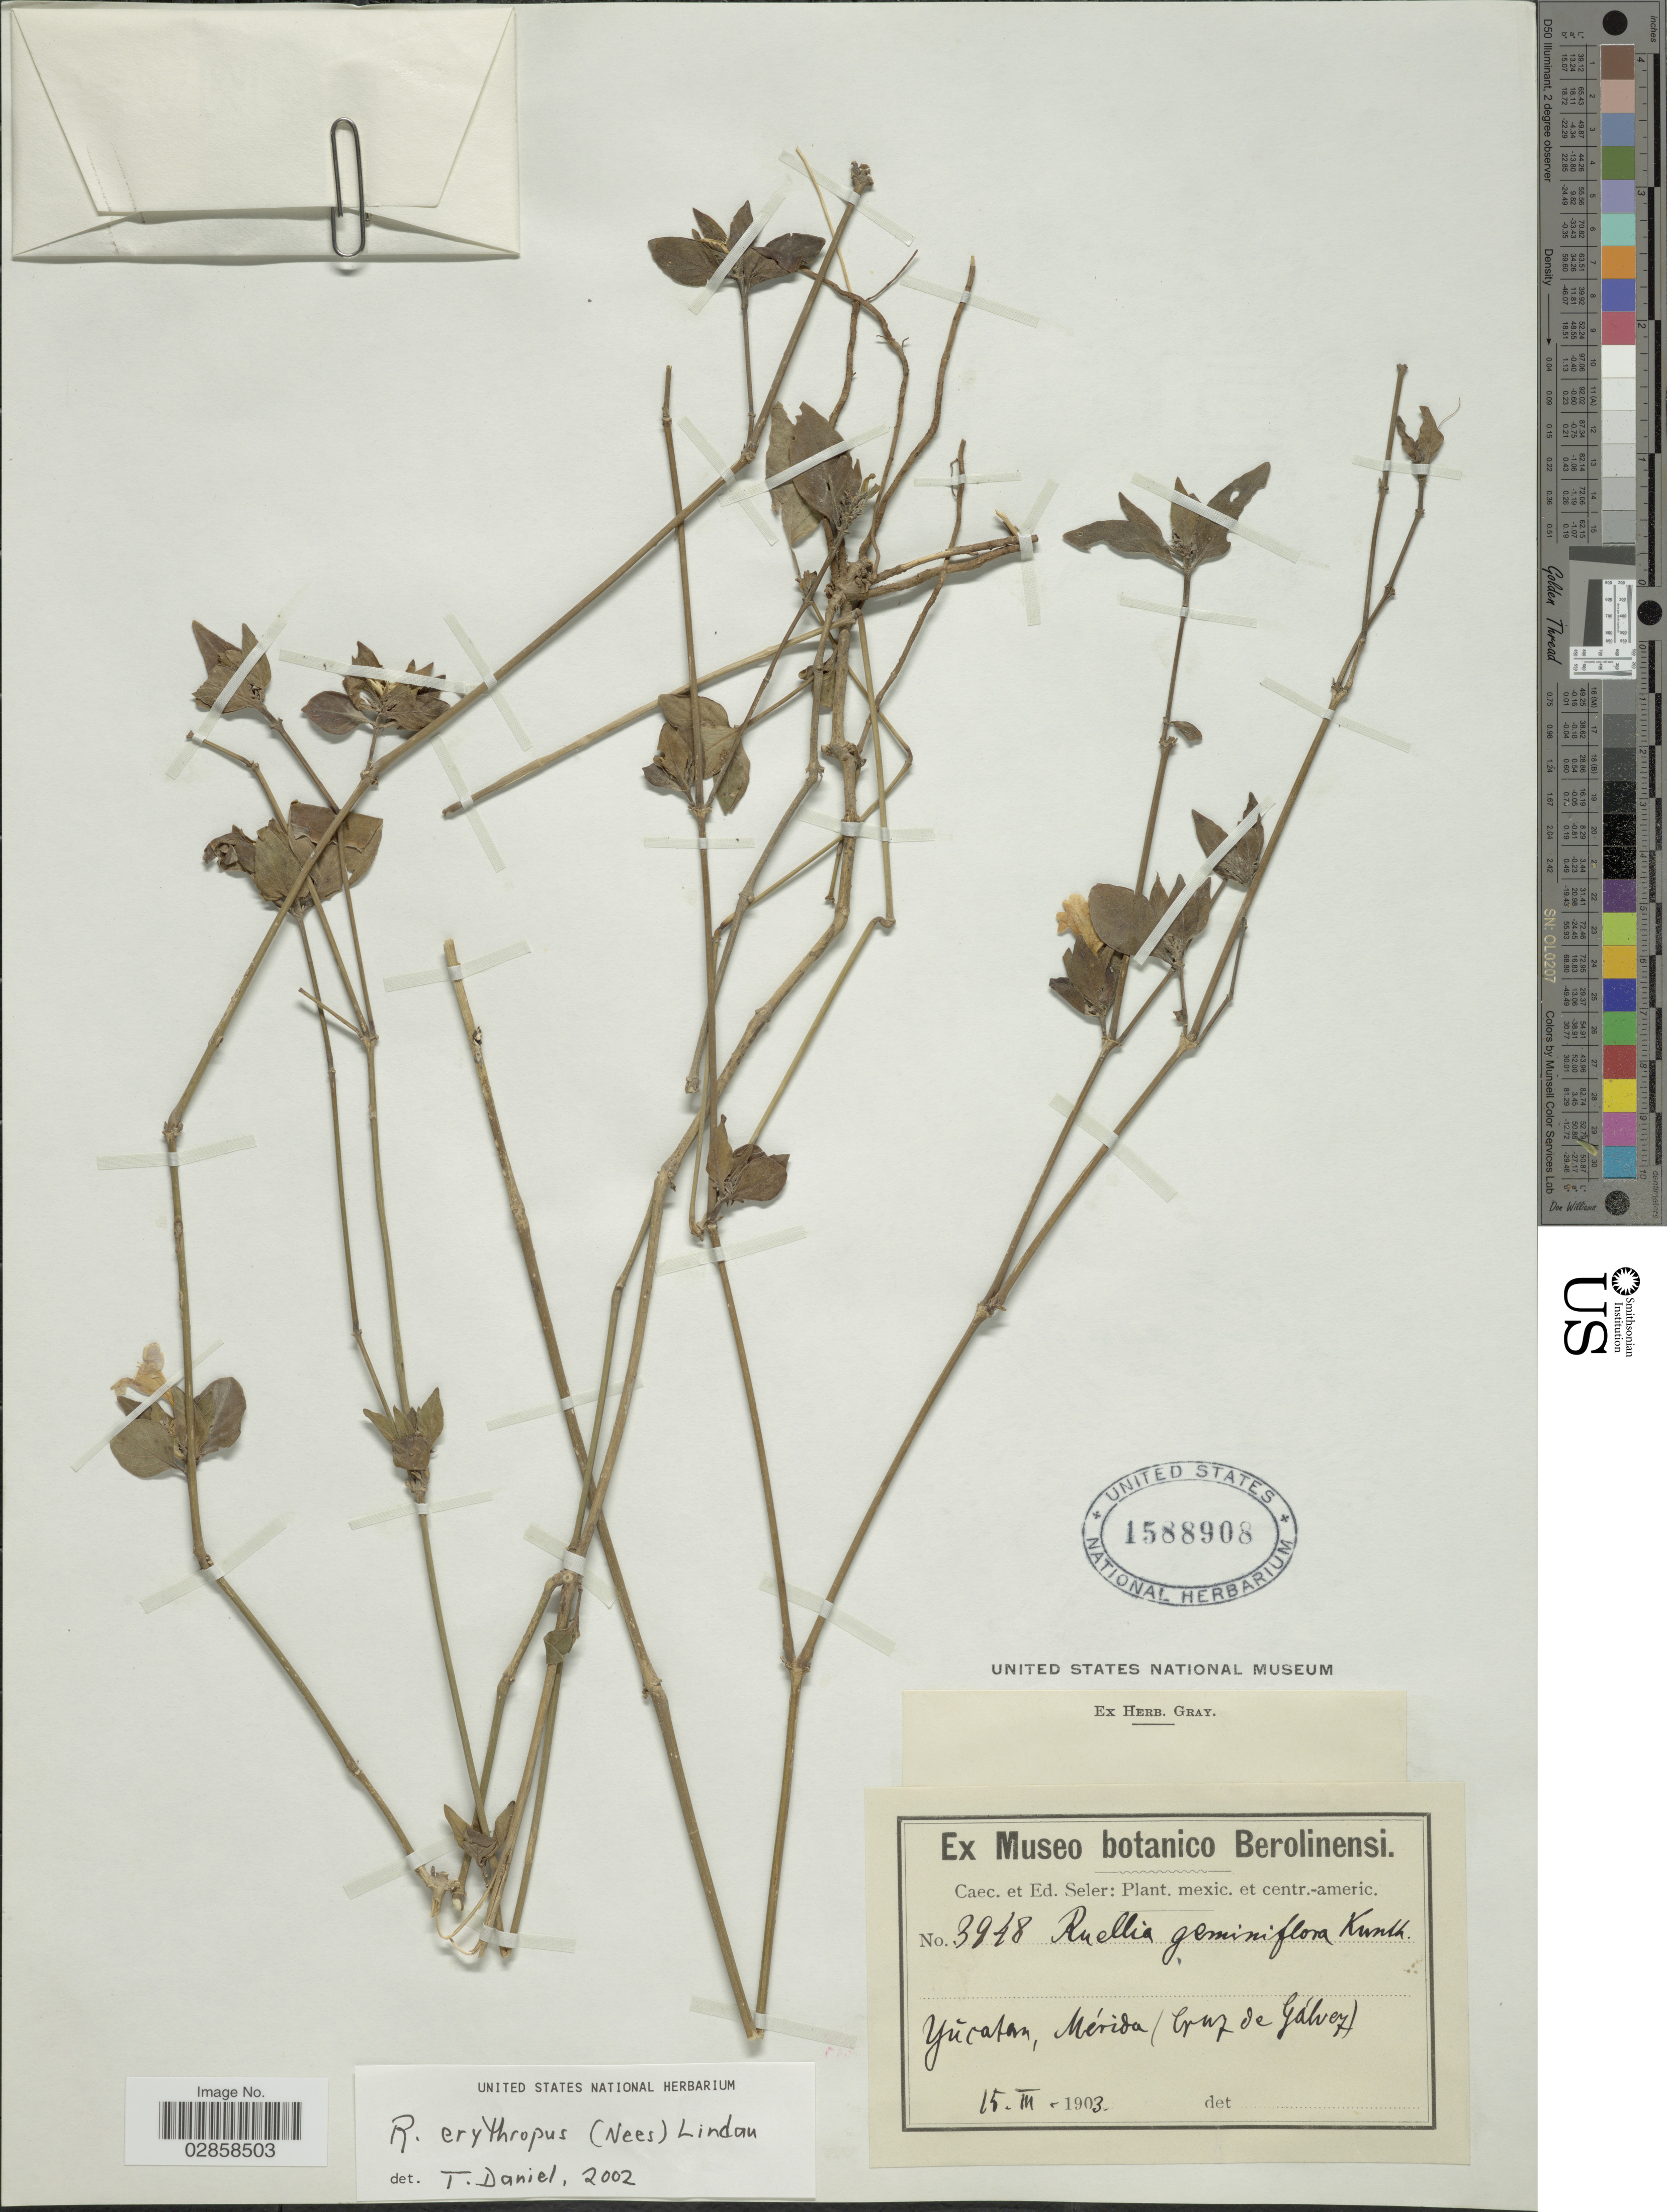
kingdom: Plantae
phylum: Tracheophyta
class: Magnoliopsida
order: Lamiales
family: Acanthaceae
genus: Ruellia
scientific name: Ruellia erythropus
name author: (Nees) Lindau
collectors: C. Seler & E. G. Seler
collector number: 3948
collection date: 1903-03-15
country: Mexico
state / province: Yucatán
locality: Mérida (Cruz de Gálves).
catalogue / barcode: US 1588908